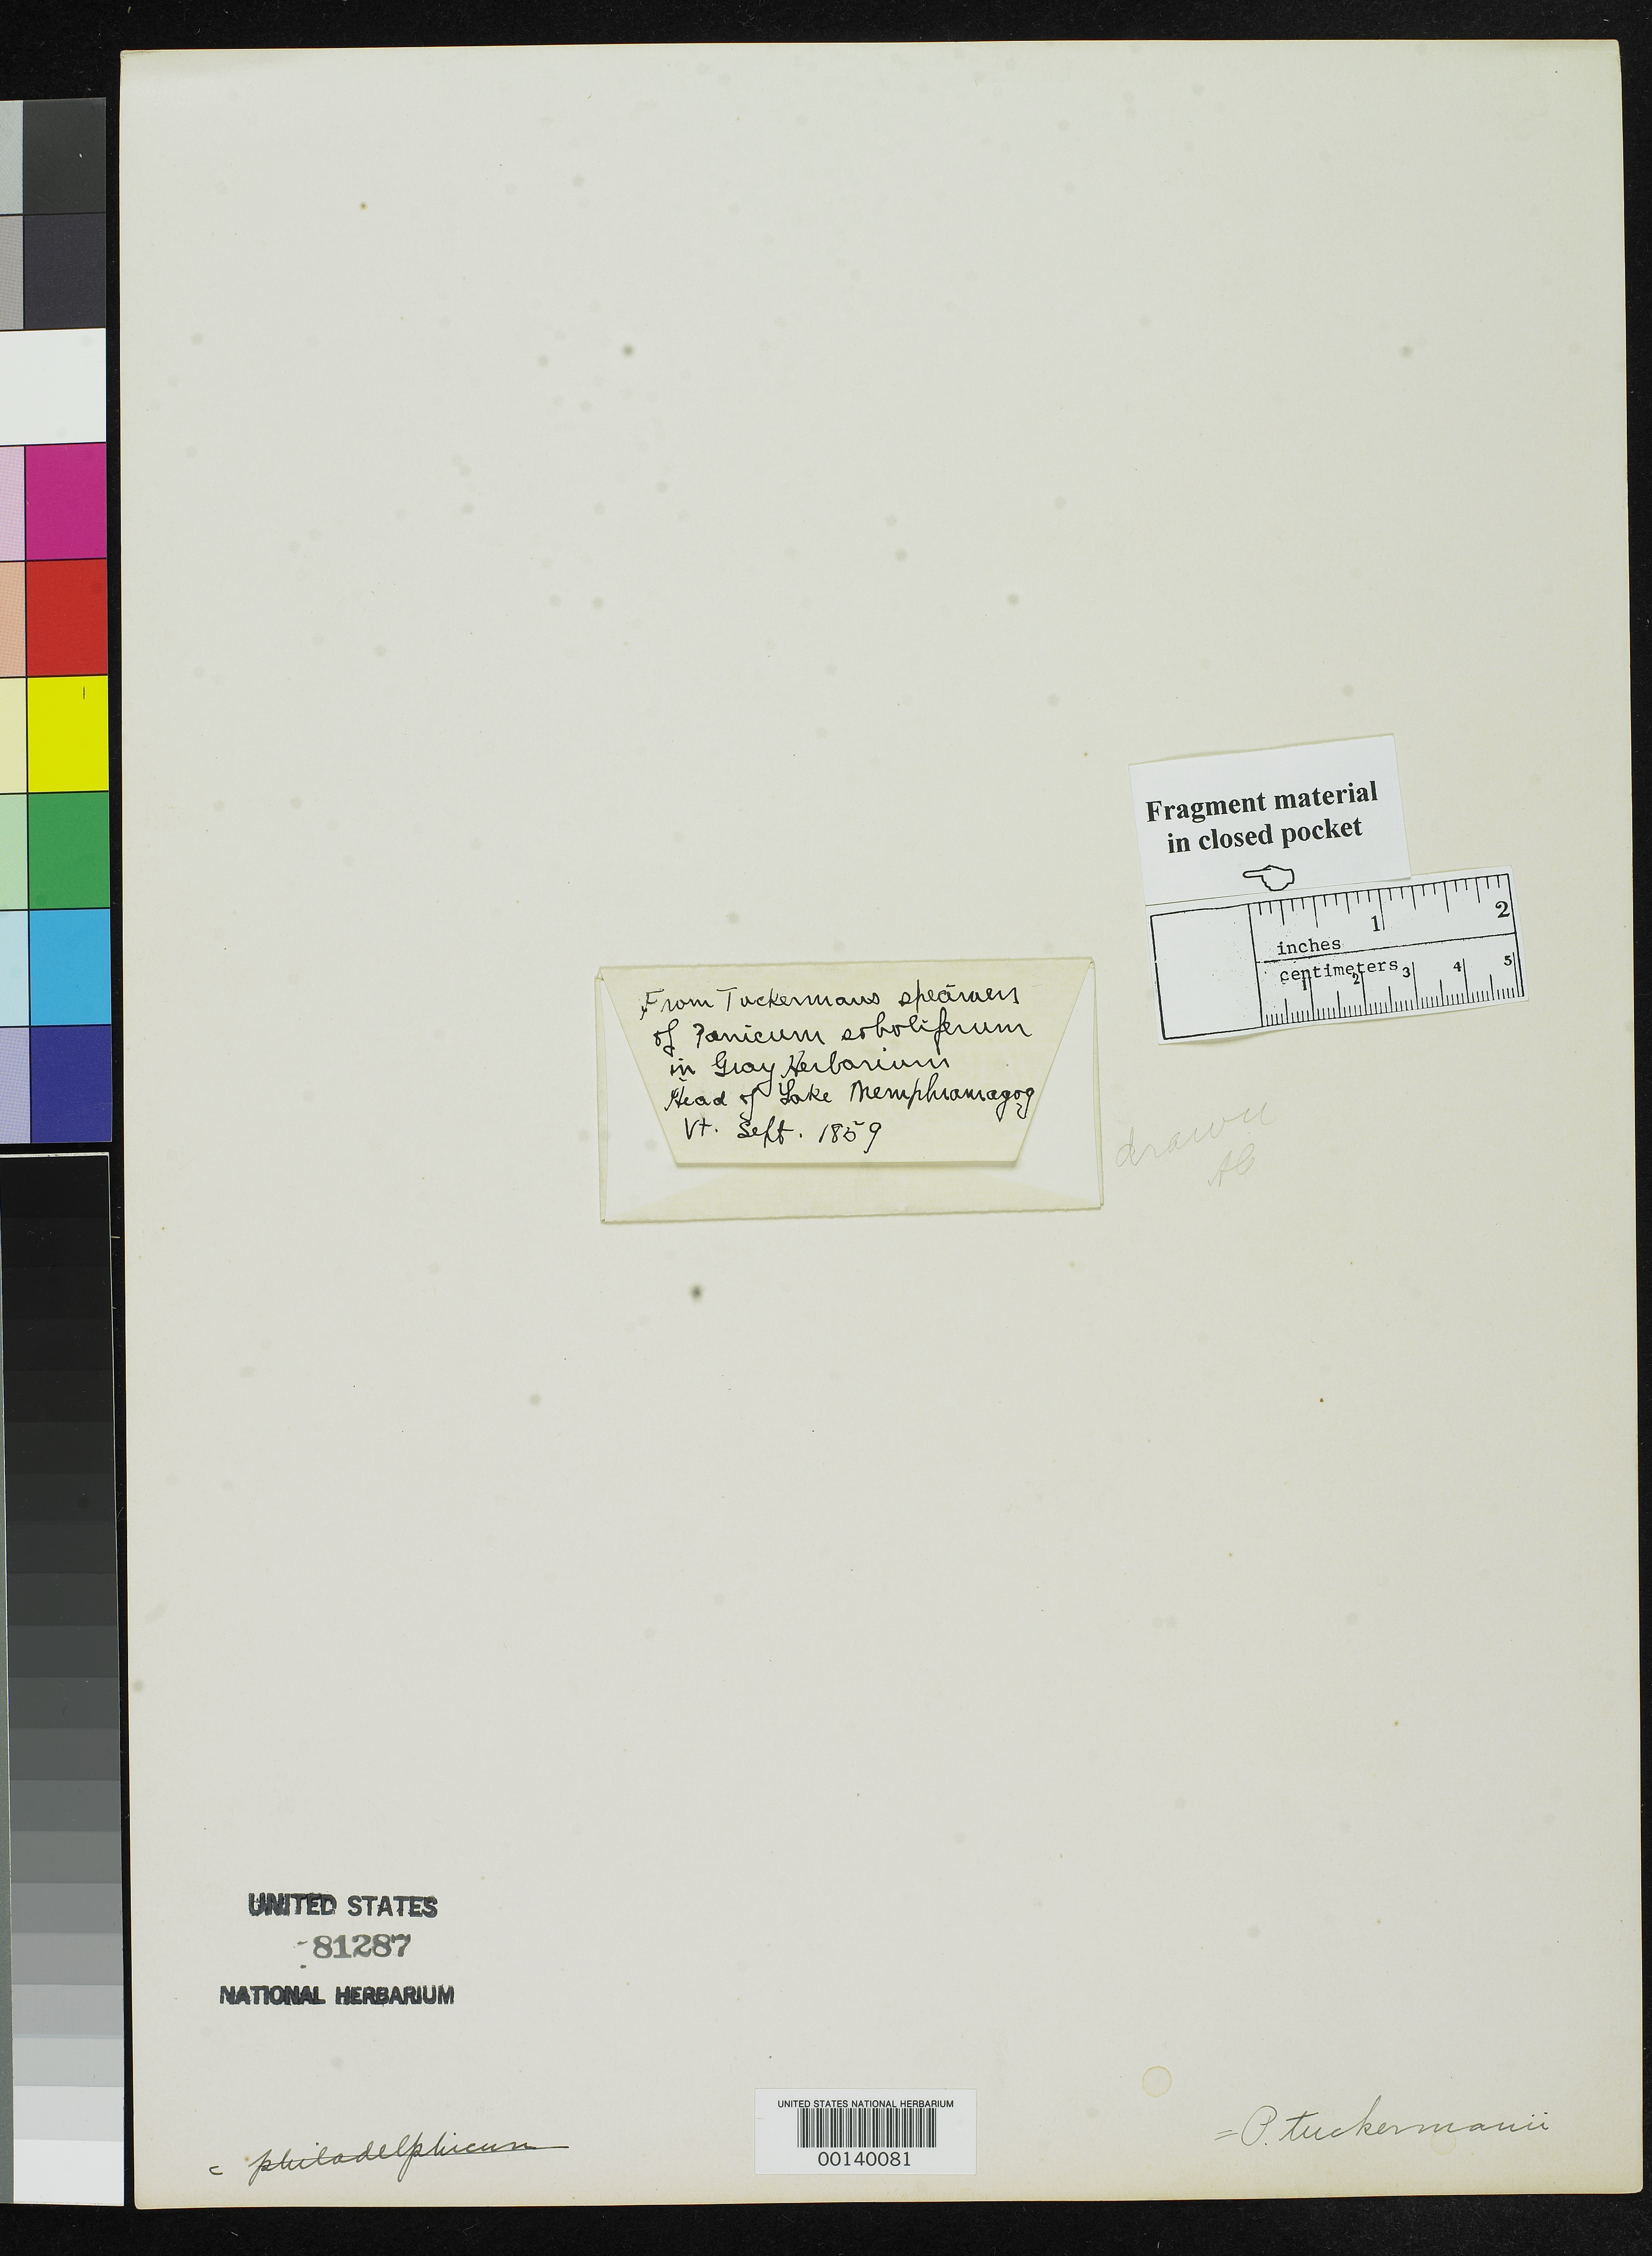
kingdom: Plantae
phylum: Tracheophyta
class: Liliopsida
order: Poales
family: Poaceae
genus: Panicum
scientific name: Panicum tuckermani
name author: Fernald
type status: Type Fragment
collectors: E. Tuckerman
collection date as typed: Sep 1859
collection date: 1859-09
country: United States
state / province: Vermont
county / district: Orleans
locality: Head of Lake Memphremagog.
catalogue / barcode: US 81287